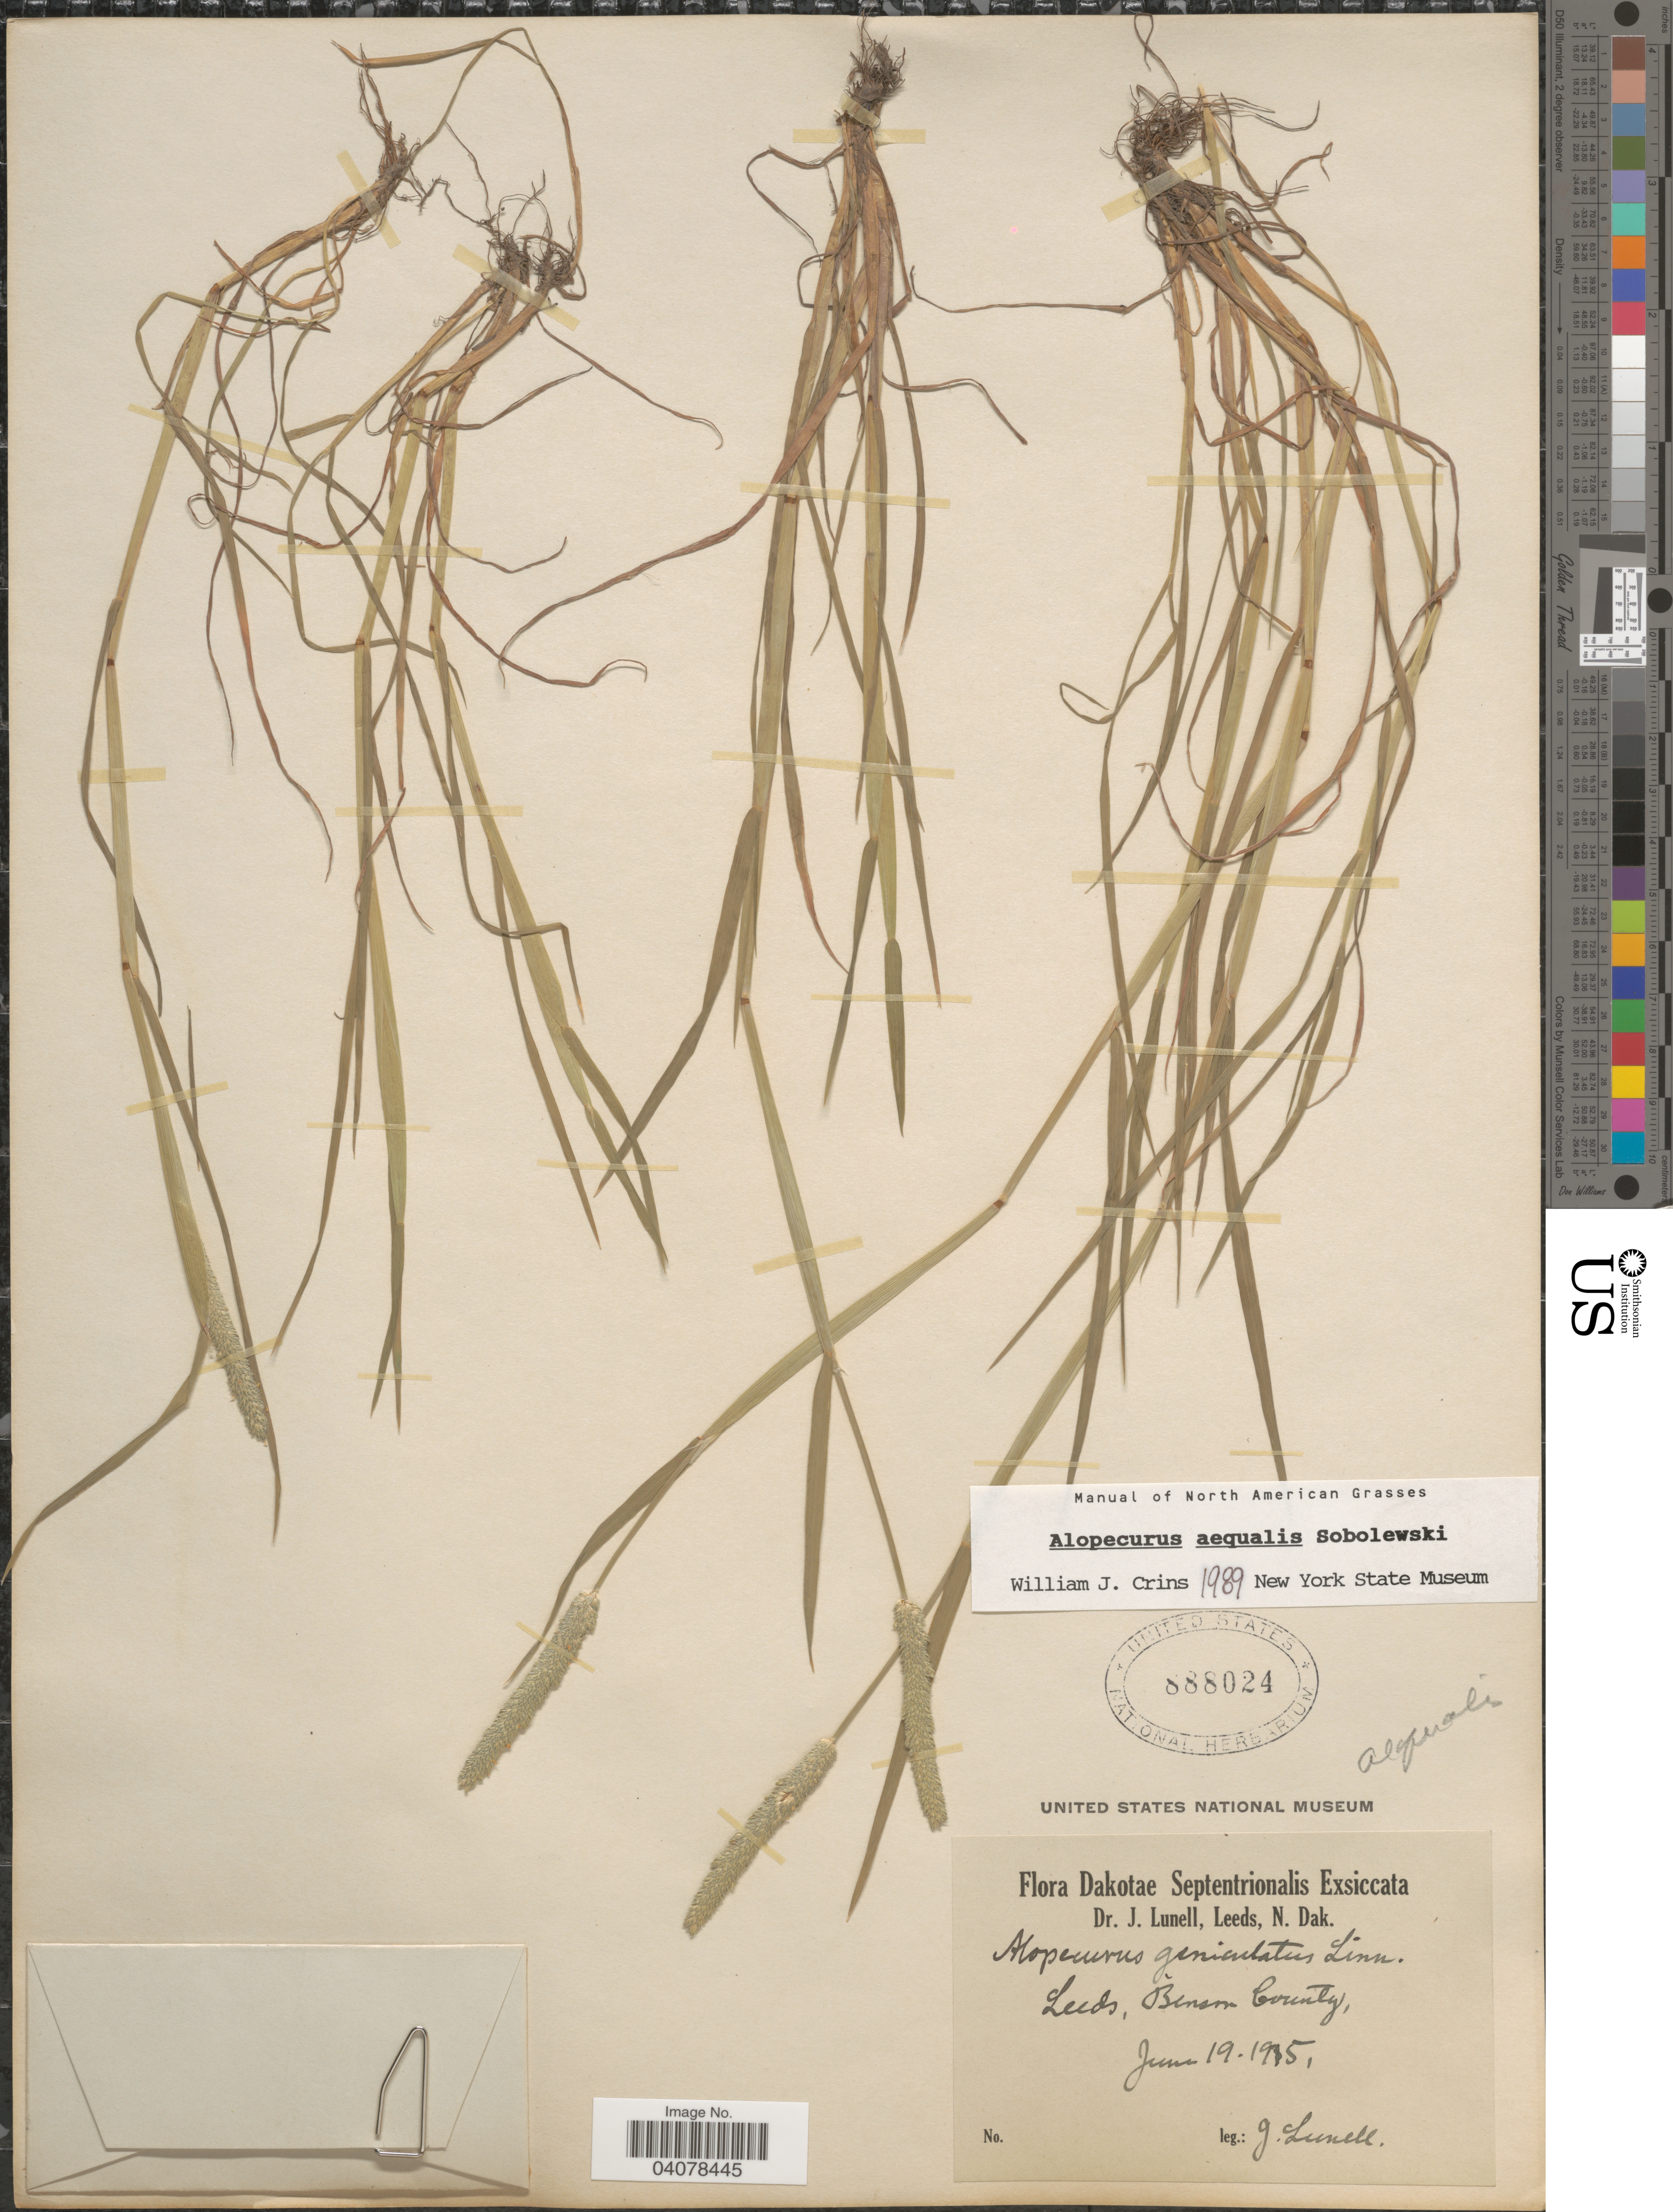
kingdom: Plantae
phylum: Tracheophyta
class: Liliopsida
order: Poales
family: Poaceae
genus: Alopecurus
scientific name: Alopecurus aequalis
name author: Sobol.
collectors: J. Lunell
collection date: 1915-06-19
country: United States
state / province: North Dakota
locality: Dakotae Septentrionalis. Leeds, Benson County.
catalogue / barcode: US 888024